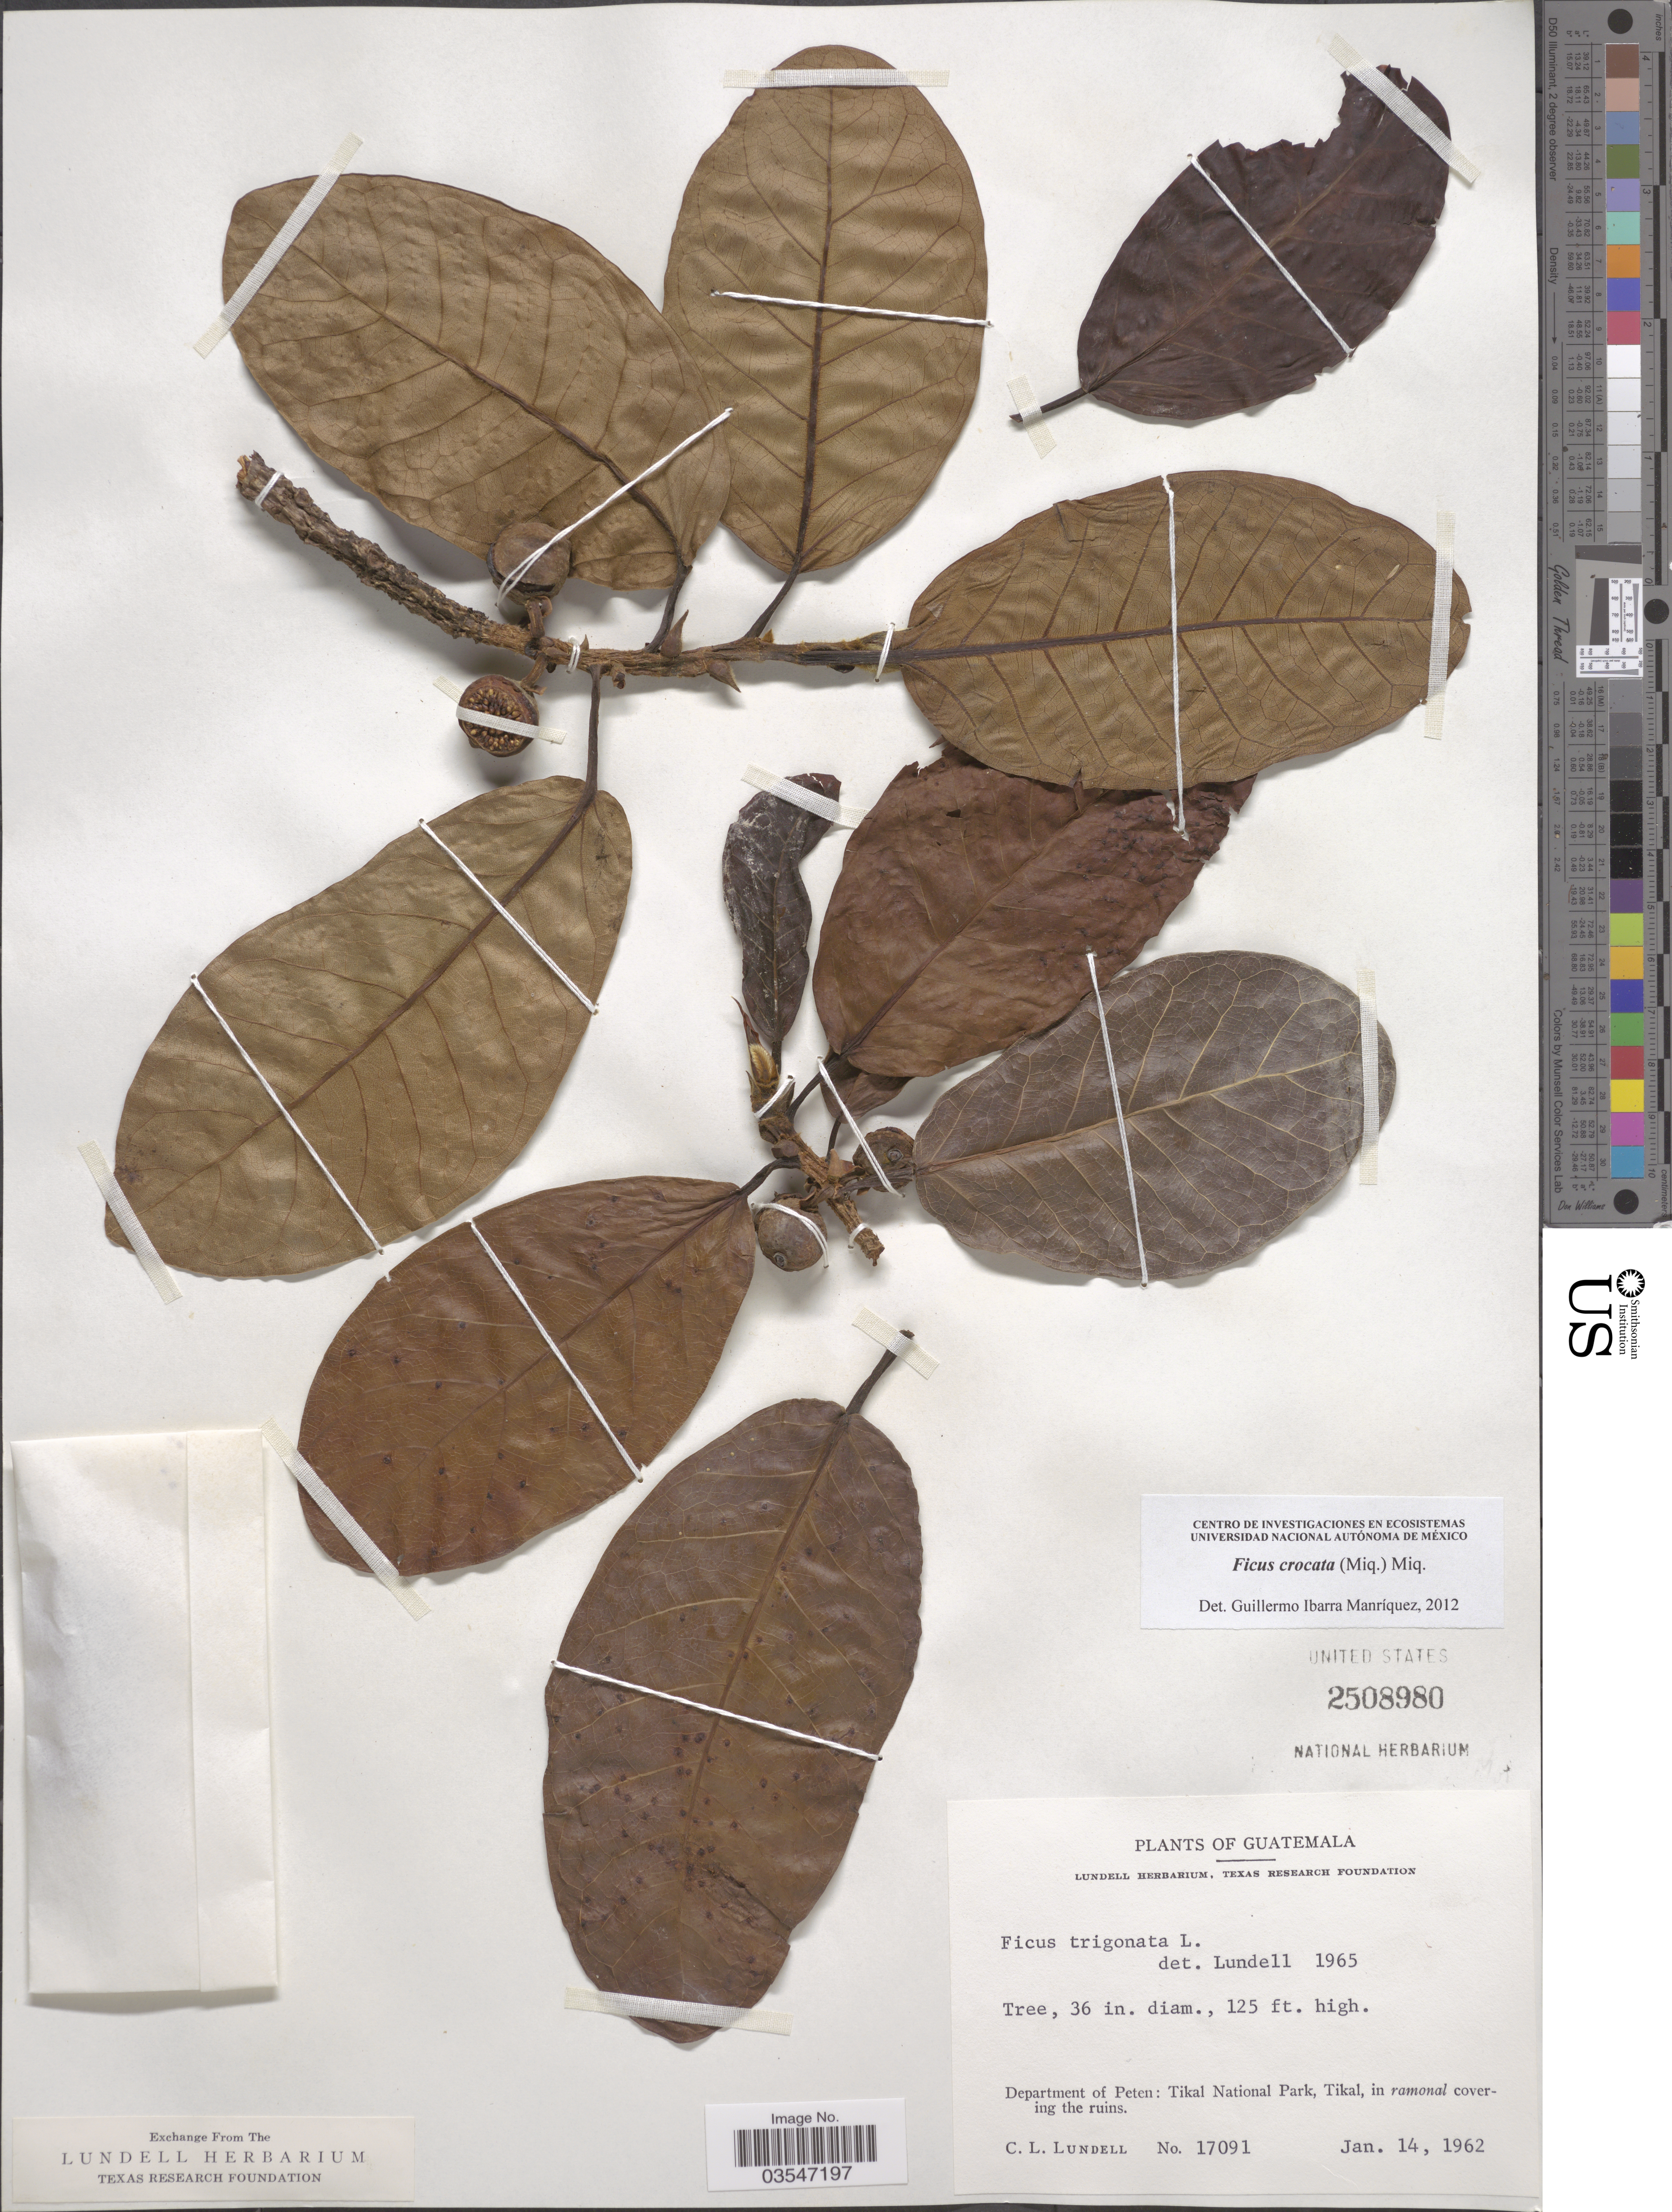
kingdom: Plantae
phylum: Tracheophyta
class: Magnoliopsida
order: Rosales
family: Moraceae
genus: Ficus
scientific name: Ficus crocata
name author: (Miq.) Miq.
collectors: C. L. Lundell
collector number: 17091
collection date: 1962-01-14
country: Guatemala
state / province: El Peten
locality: Department of Peten: Tikal National Park, Tikal, in ramonal covering the ruins.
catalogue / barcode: US 2508980